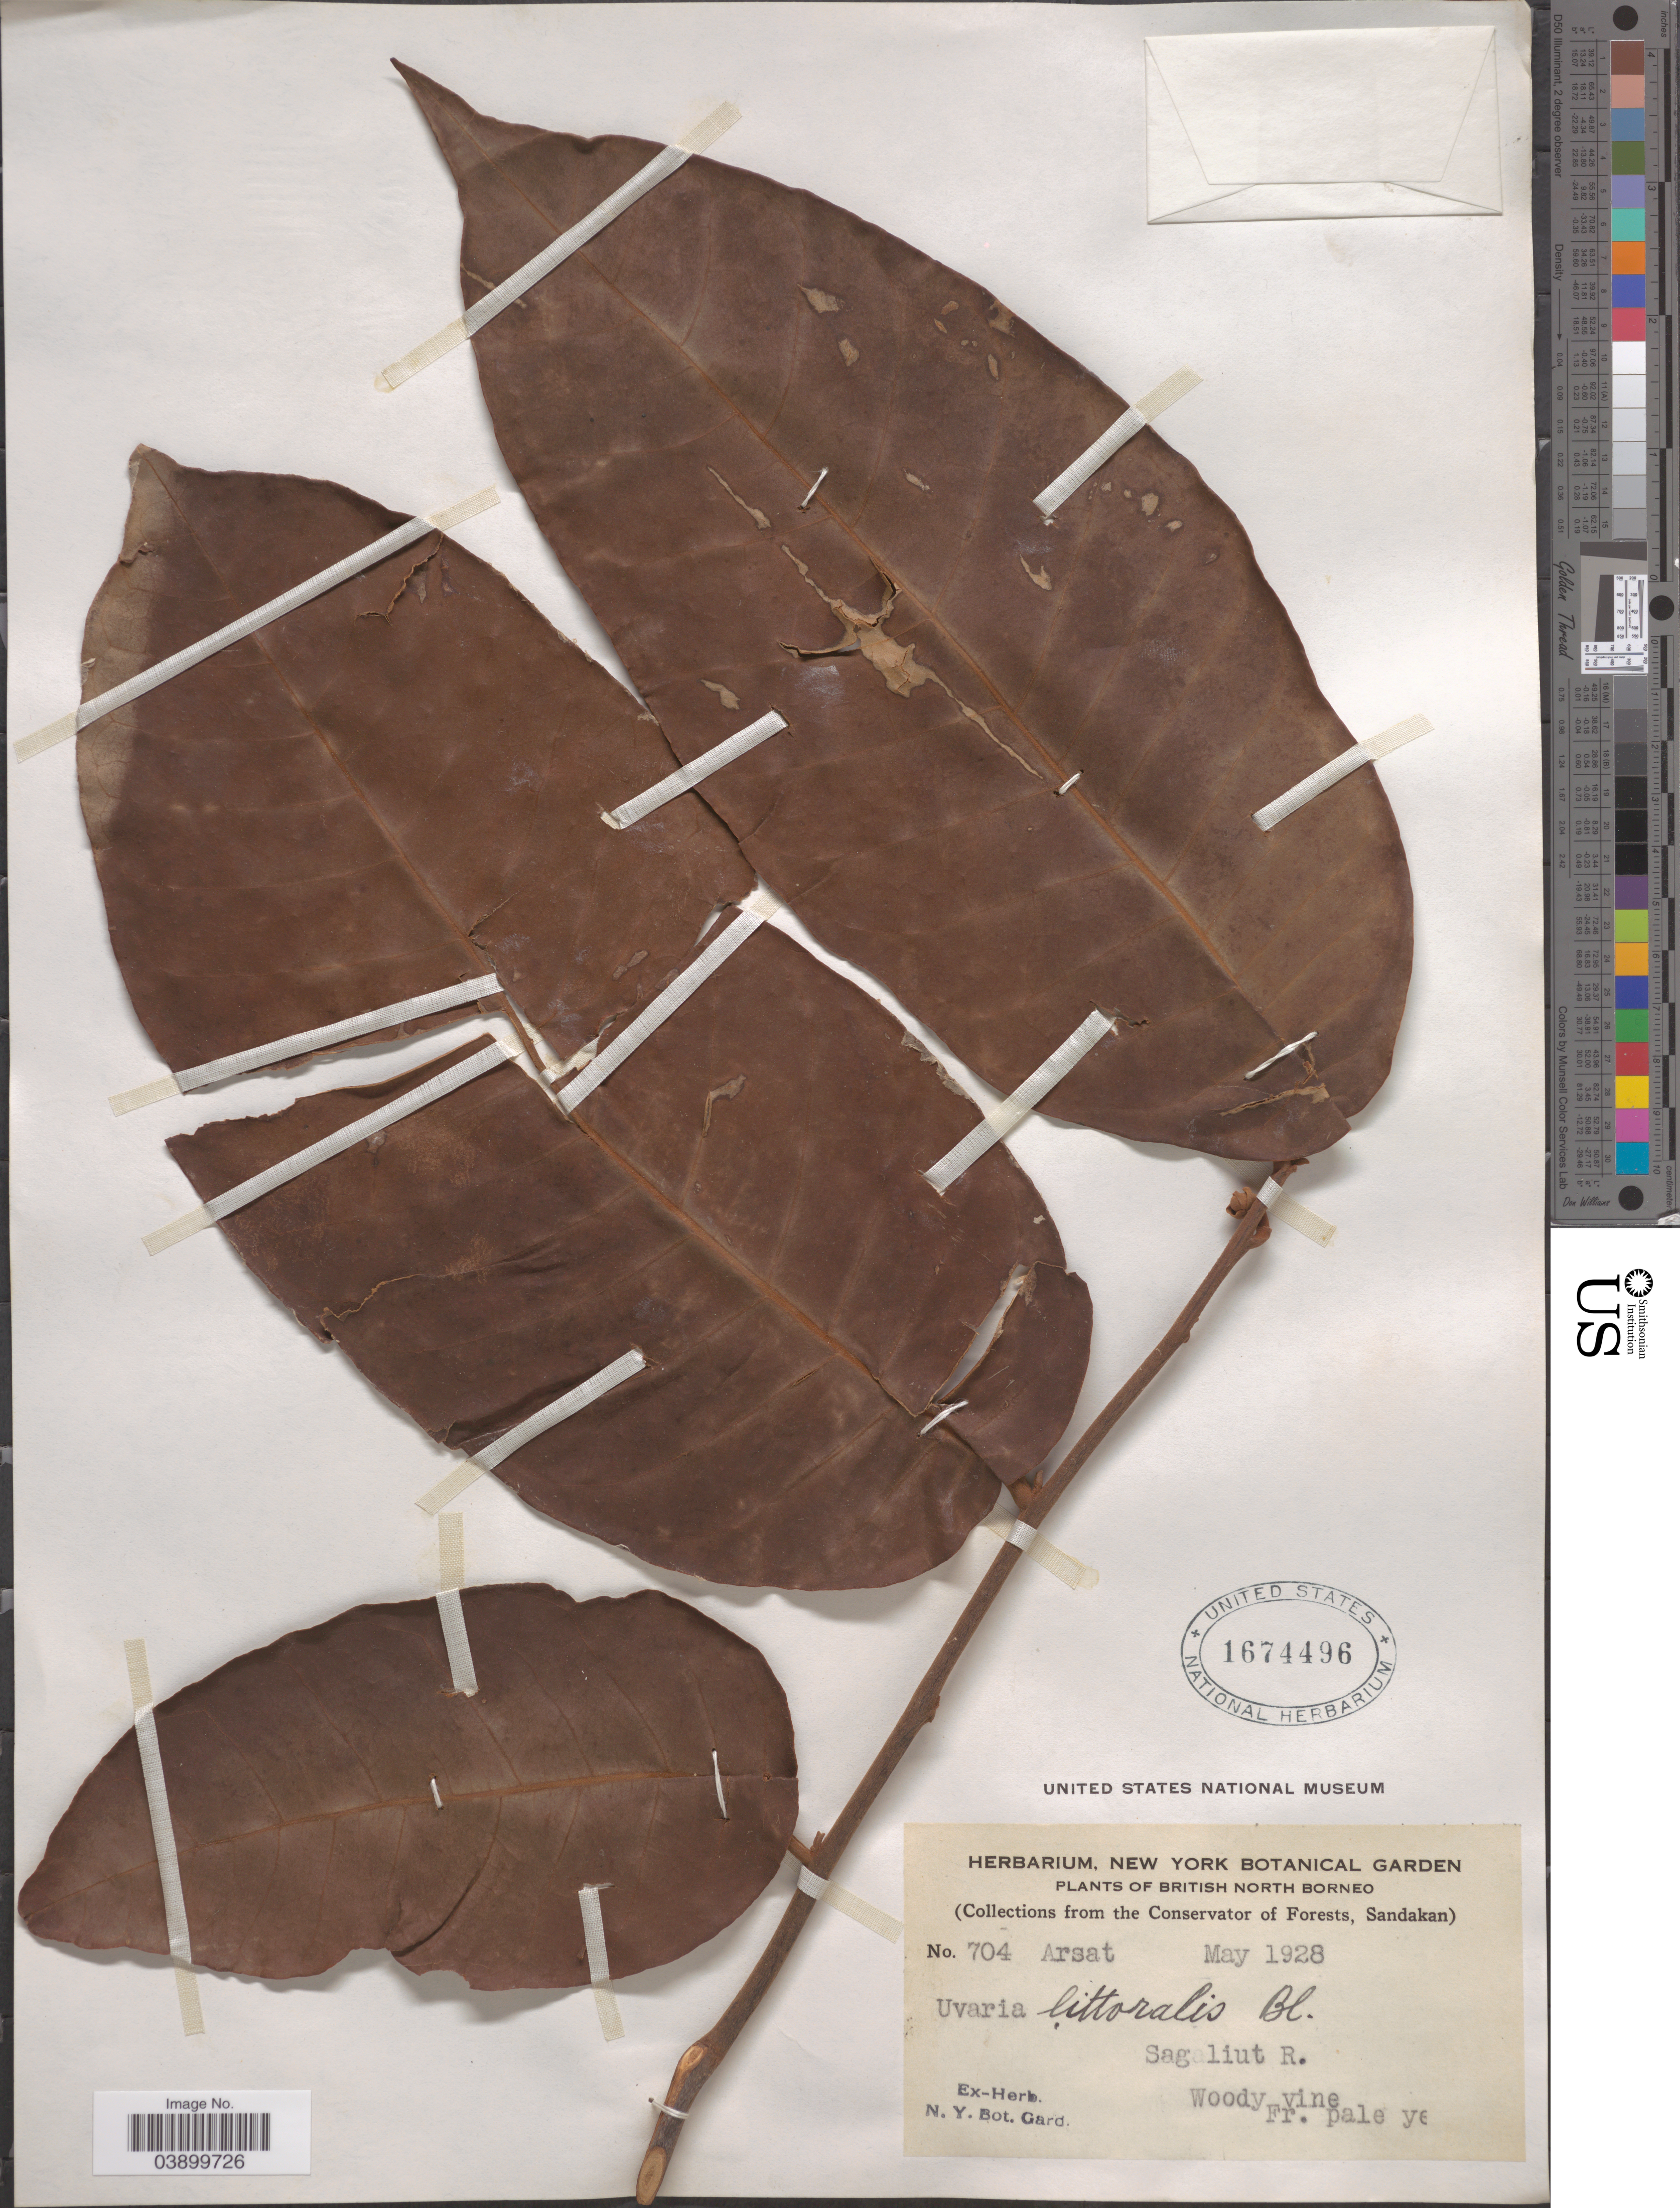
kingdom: Plantae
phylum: Tracheophyta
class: Magnoliopsida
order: Magnoliales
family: Annonaceae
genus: Uvaria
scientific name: Uvaria littoralis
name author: Blume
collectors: Arsat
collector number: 704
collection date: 1928-05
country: Malaysia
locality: British North Borneo. Sagaliut [interpreted] R.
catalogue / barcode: US 1674496